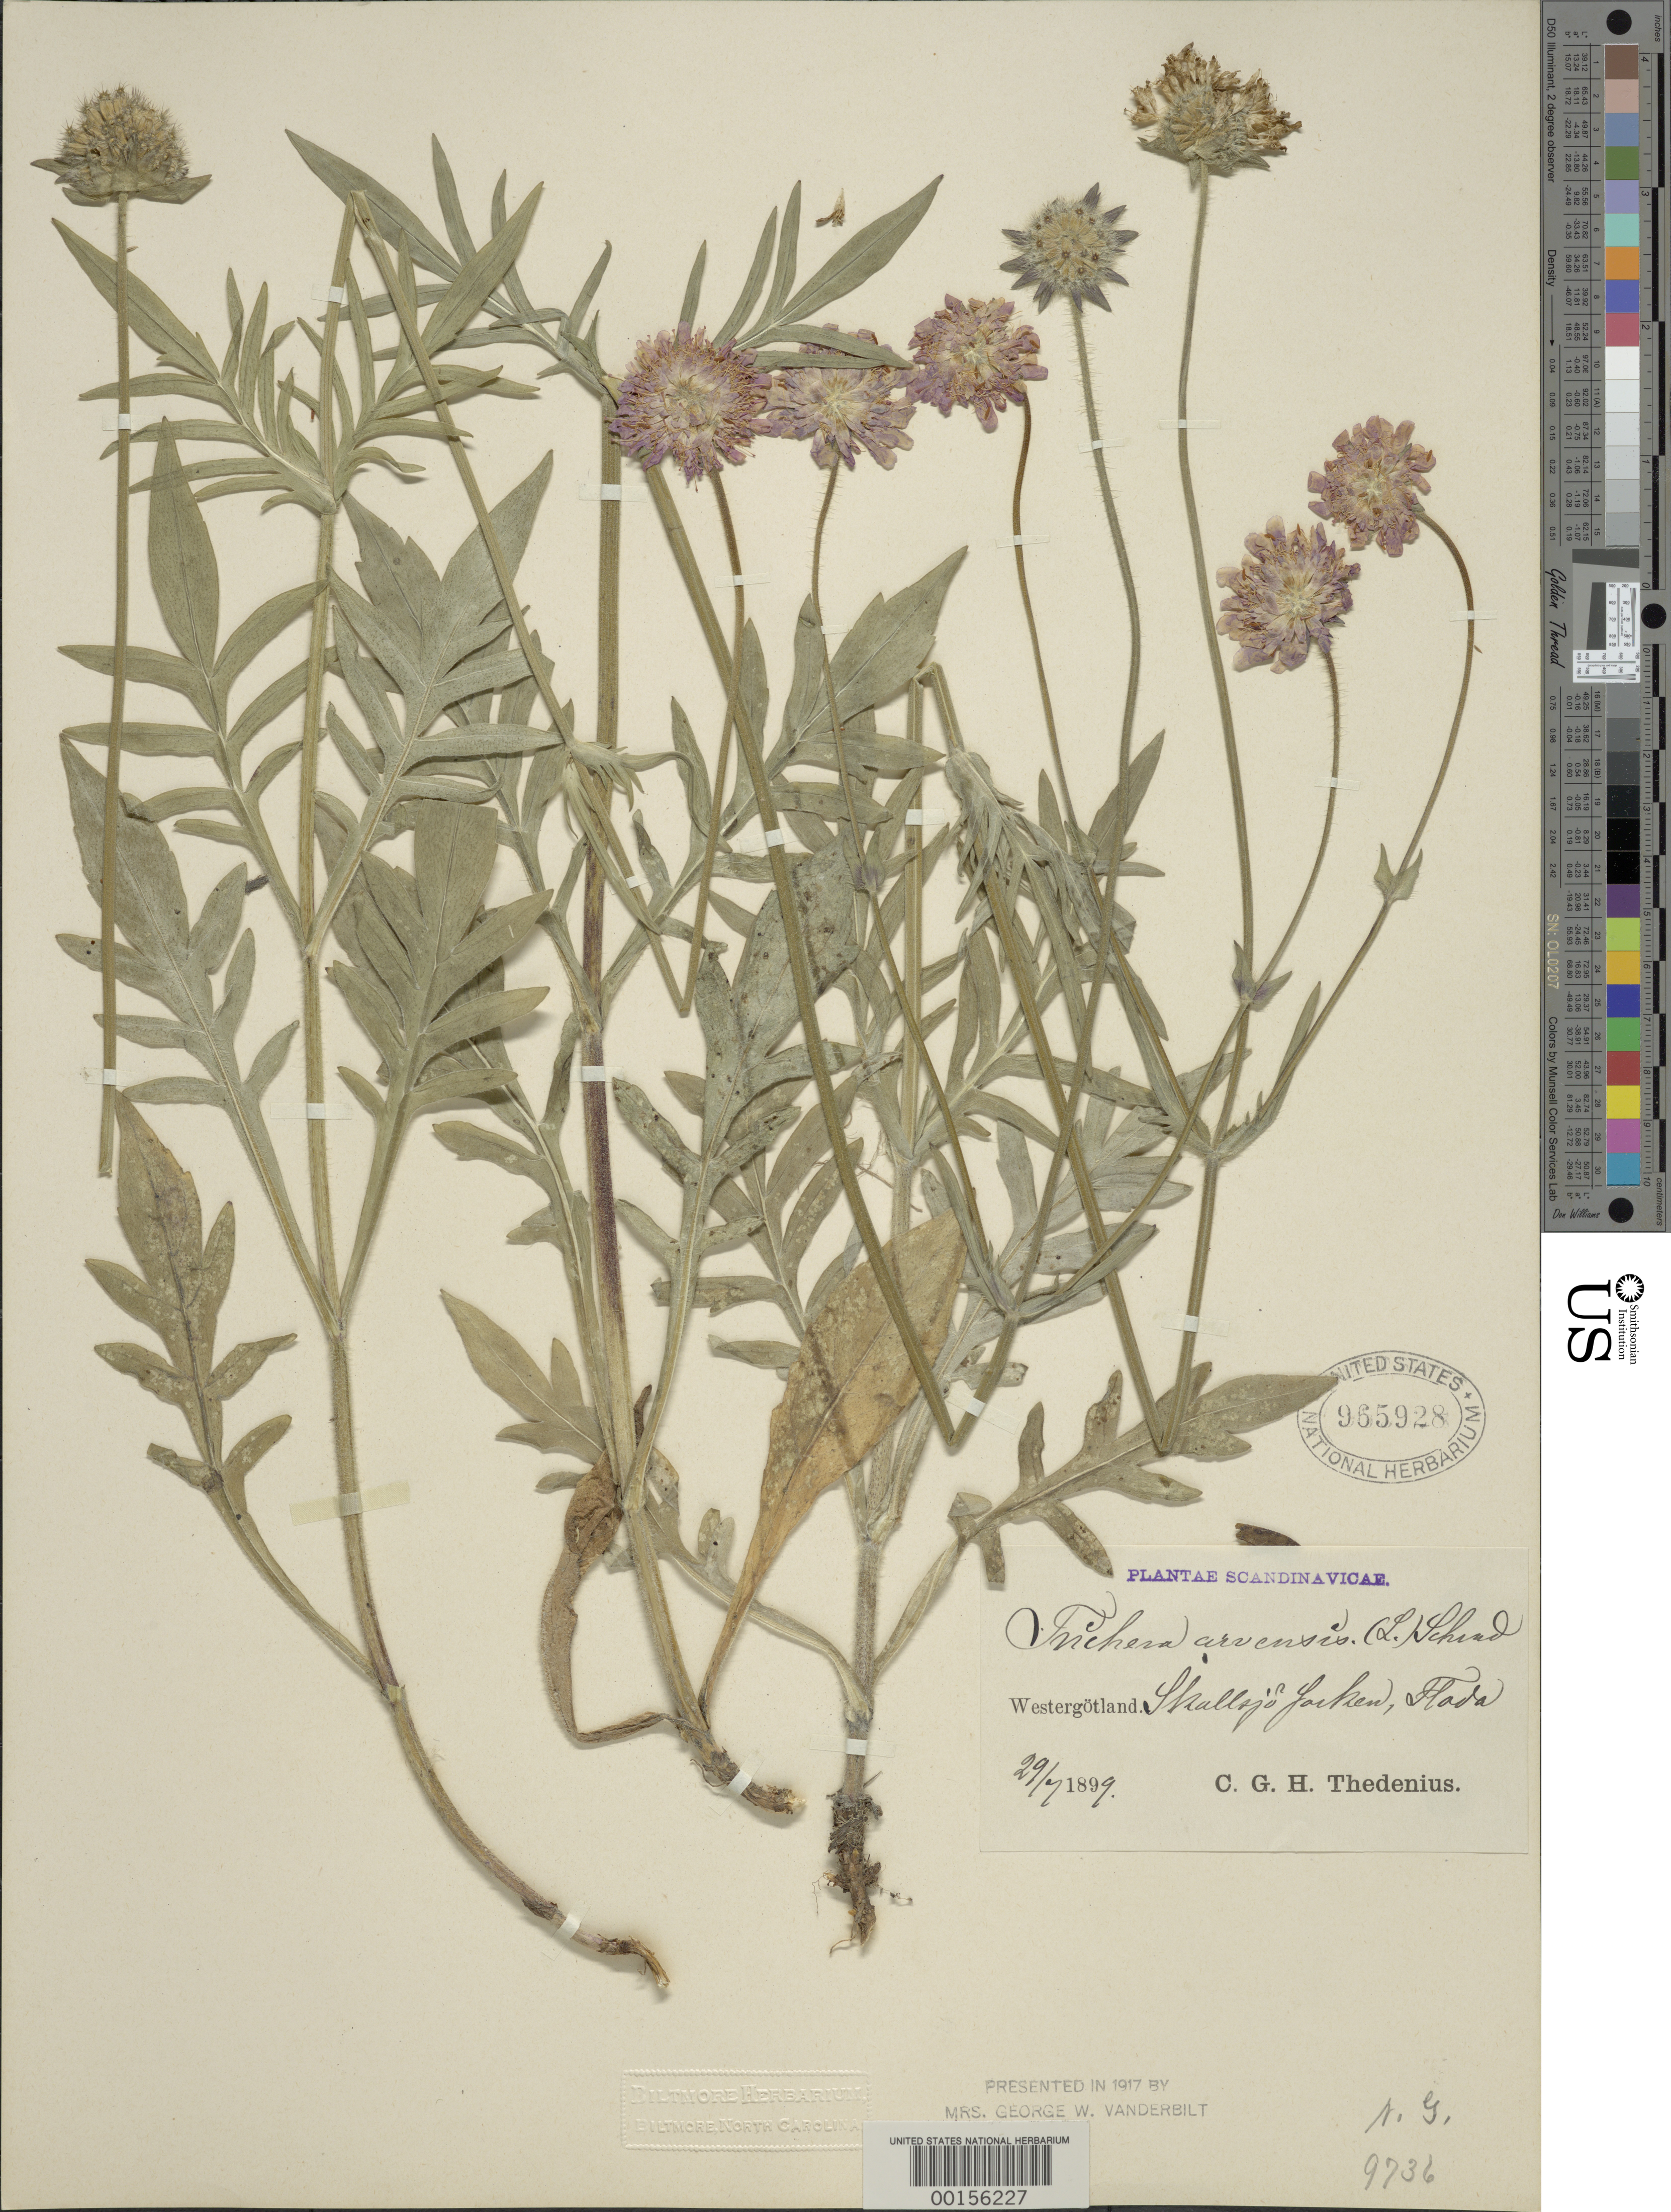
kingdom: Plantae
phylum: Tracheophyta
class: Magnoliopsida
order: Dipsacales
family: Caprifoliaceae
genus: Knautia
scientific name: Knautia arvensis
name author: (L.) Coult.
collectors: C. Thedenius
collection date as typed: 29 Jul 1899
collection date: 1899-07-29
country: Sweden (?)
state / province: Västra Götaland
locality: Westergötland [Västergötland?]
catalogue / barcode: US 965928